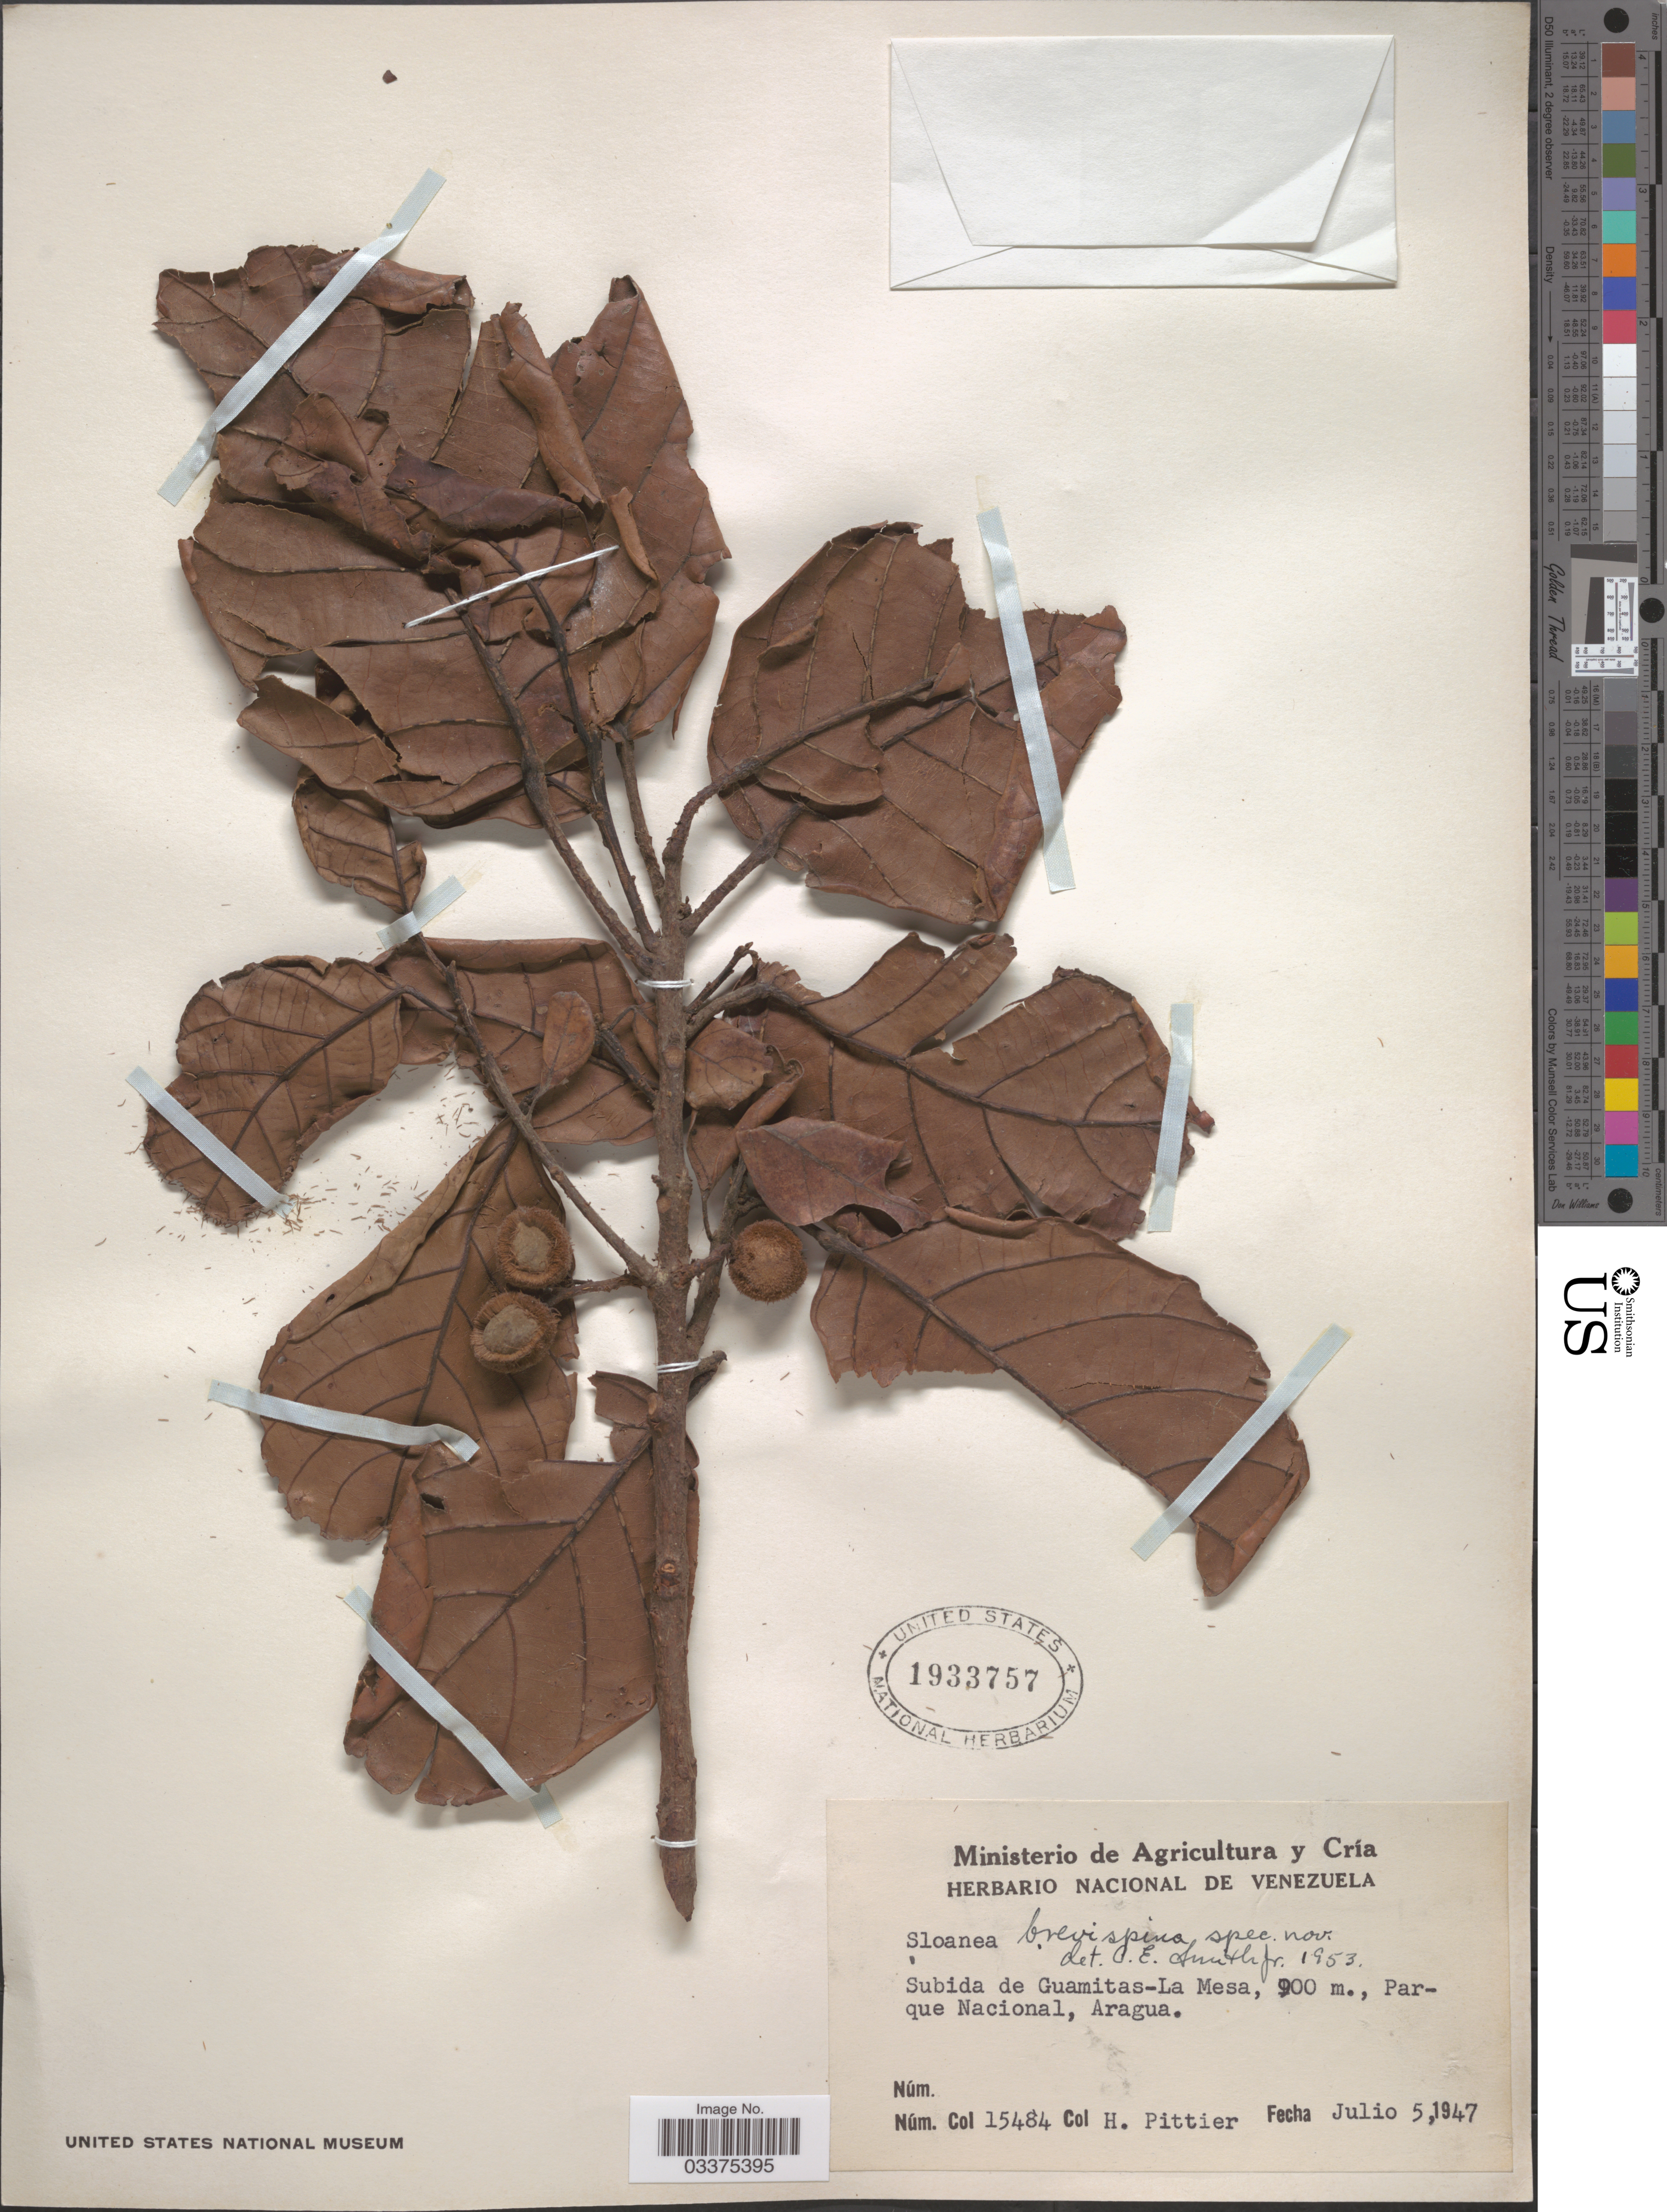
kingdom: Plantae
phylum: Tracheophyta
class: Magnoliopsida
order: Oxalidales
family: Elaeocarpaceae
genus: Sloanea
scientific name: Sloanea brevispina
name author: Earle Sm.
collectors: H. F. Pittier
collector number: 15484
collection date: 1947-07-05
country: Venezuela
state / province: Aragua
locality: Subida de Guamitas-La Mesa, Parque Nacional.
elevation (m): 900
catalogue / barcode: US 1933757